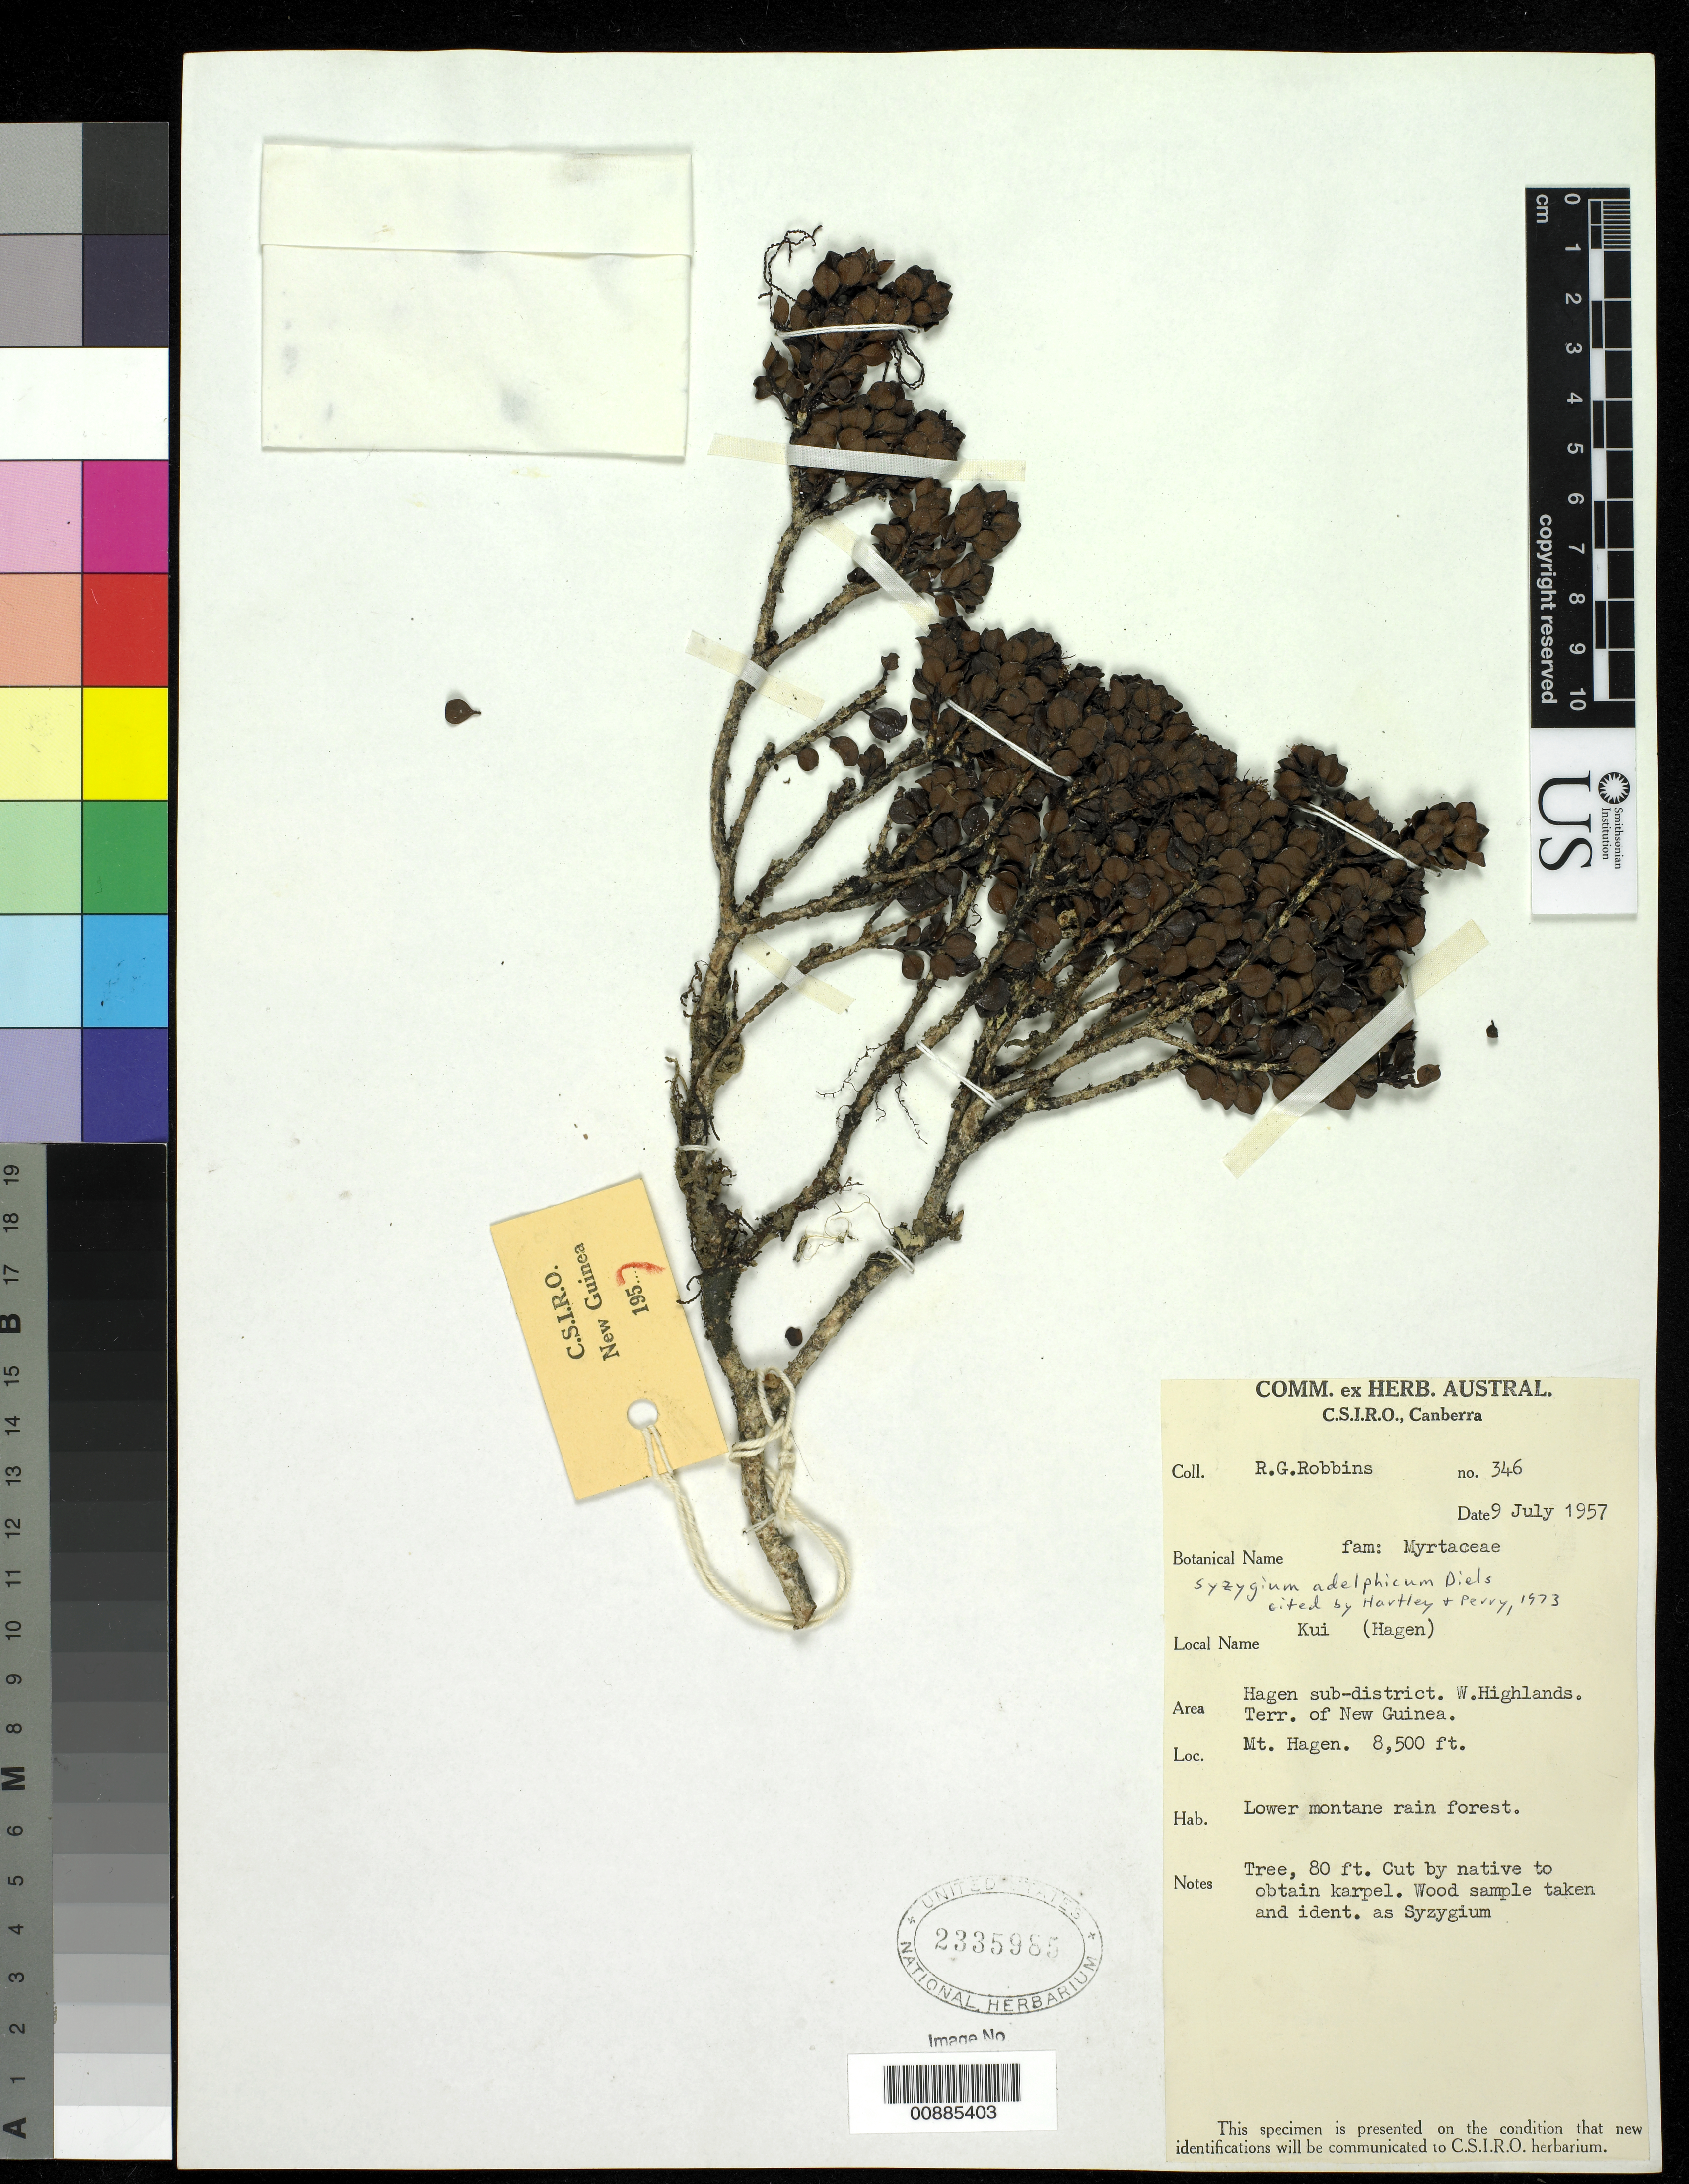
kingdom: Plantae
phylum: Tracheophyta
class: Magnoliopsida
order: Myrtales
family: Myrtaceae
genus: Syzygium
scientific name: Syzygium adelphicum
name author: Diels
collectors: R. G. Robinson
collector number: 346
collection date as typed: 09 Jul 1957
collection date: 1957-07-09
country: Papua New Guinea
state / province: Western Highlands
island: New Guinea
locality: Mt. Hagen, Hagen sub-district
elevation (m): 2591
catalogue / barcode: US 2335985